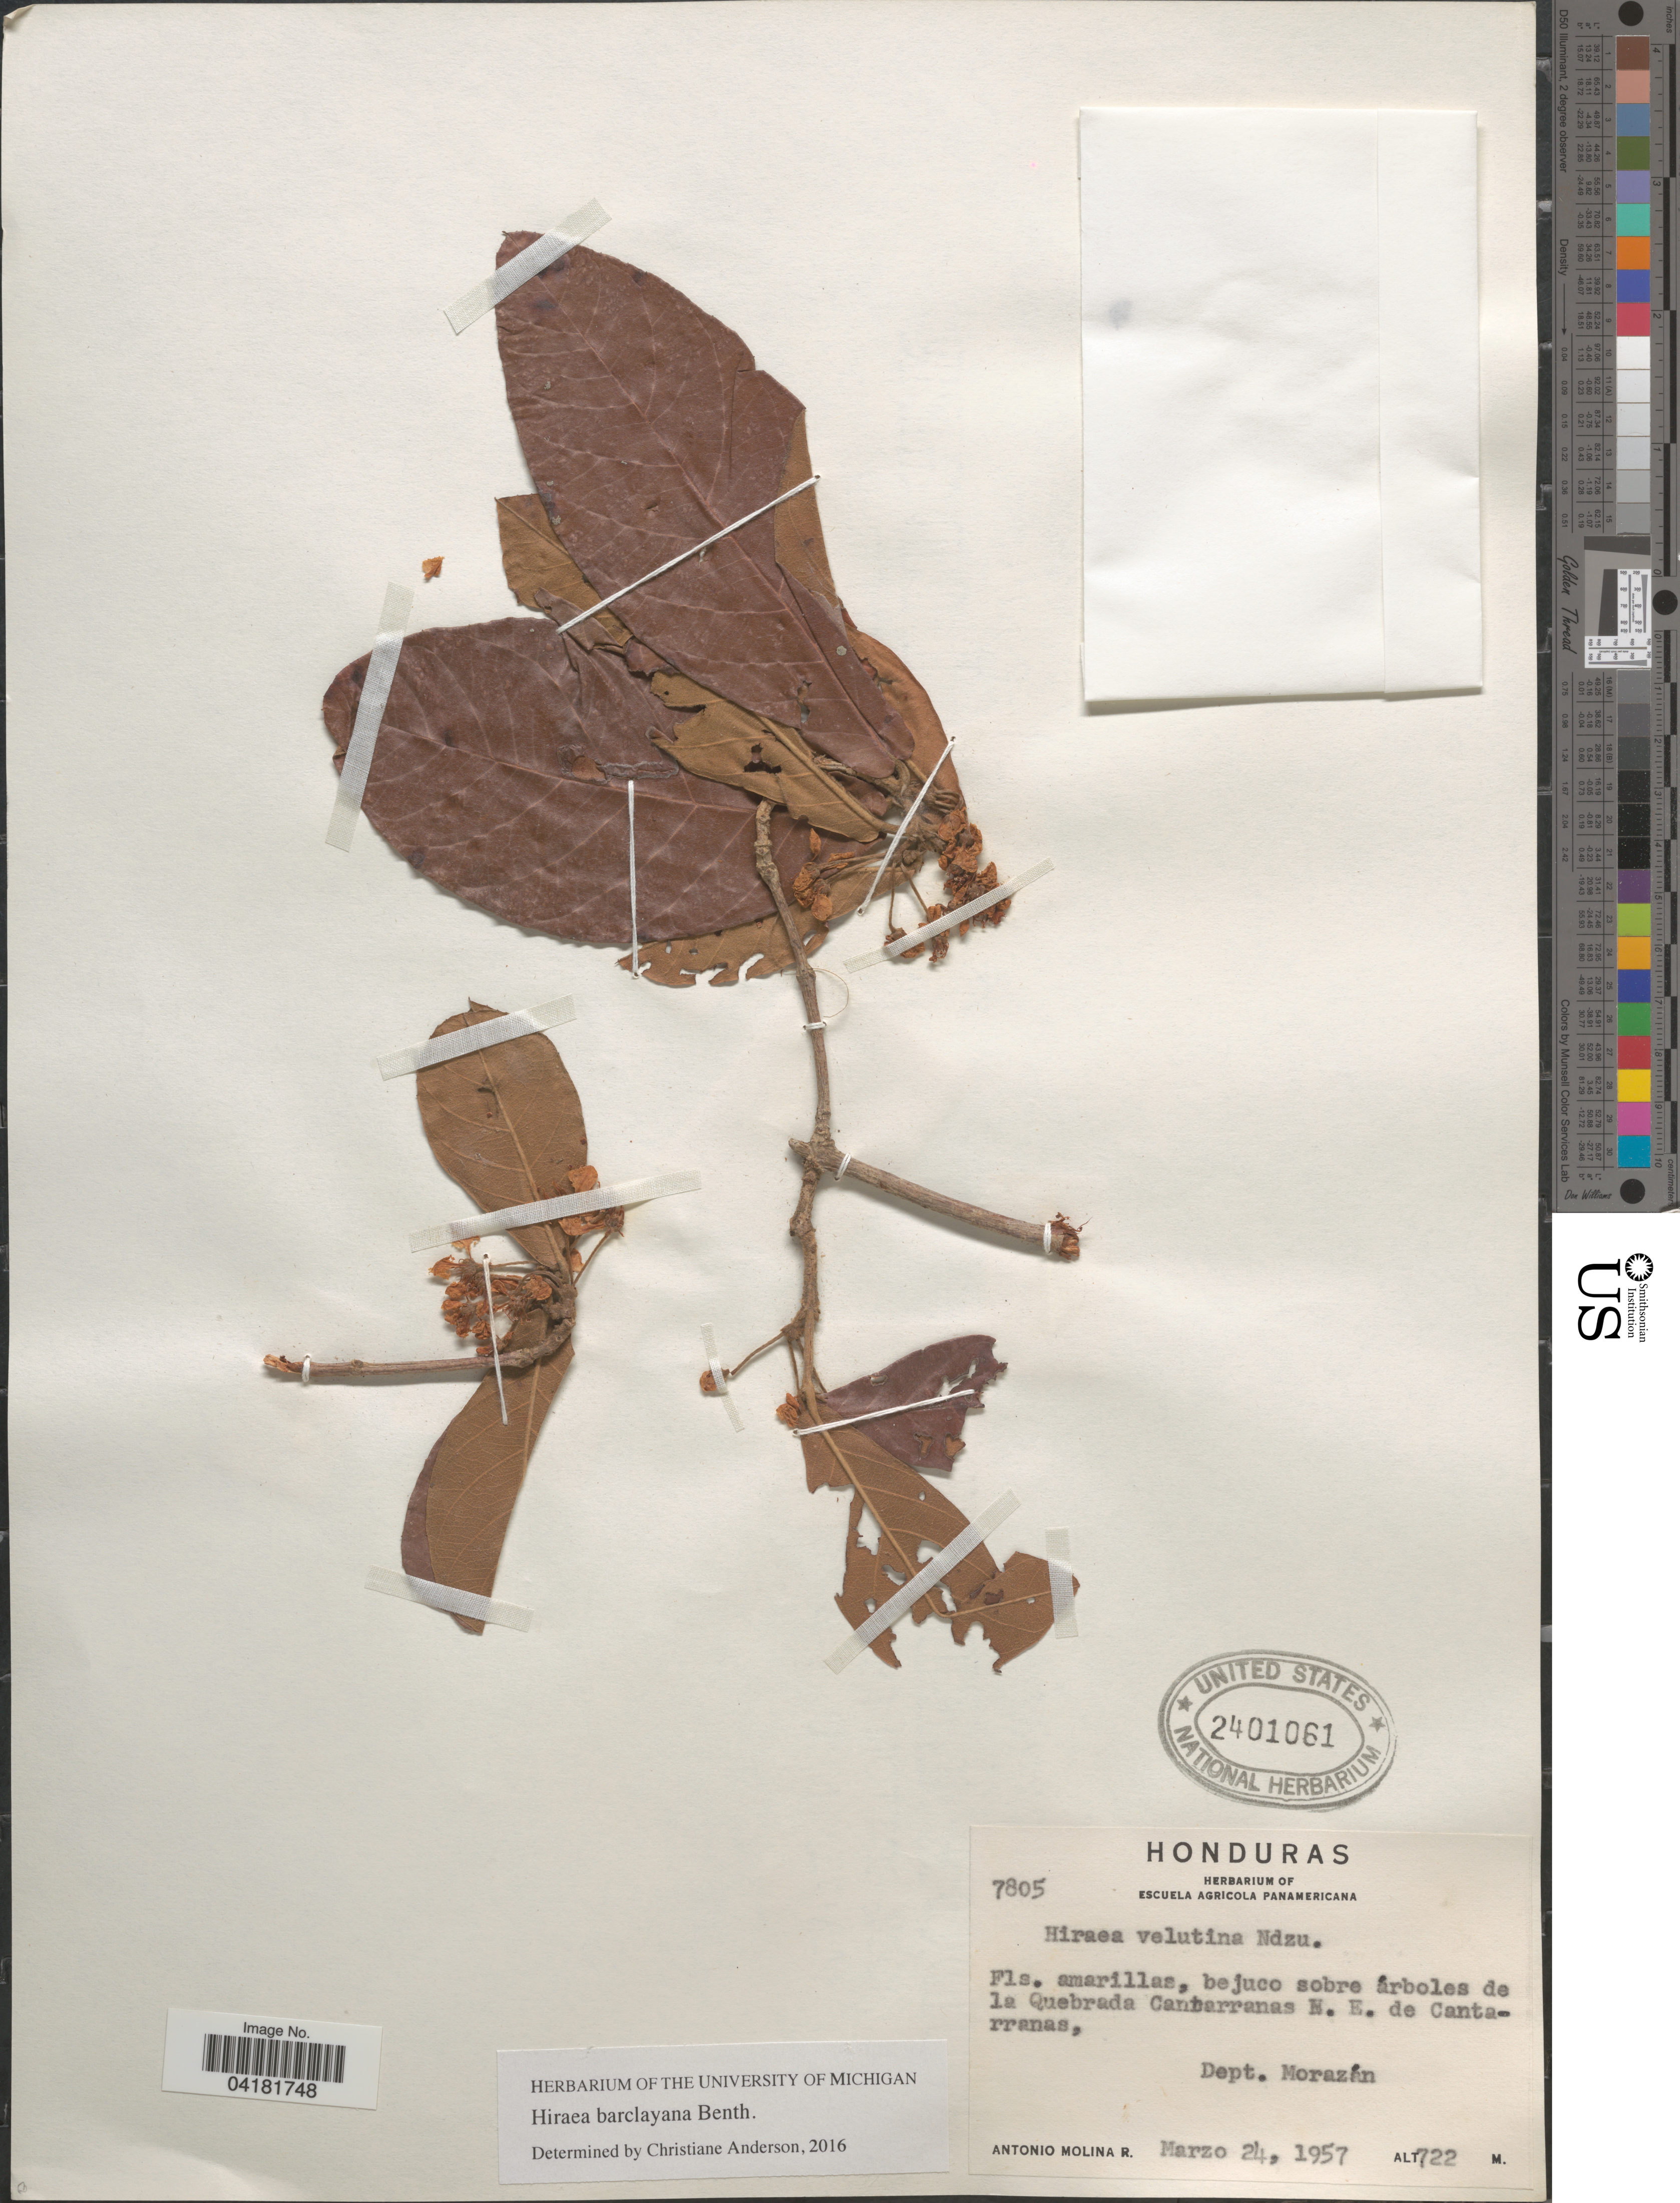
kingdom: Plantae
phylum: Tracheophyta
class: Magnoliopsida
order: Malpighiales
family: Malpighiaceae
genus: Hiraea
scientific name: Hiraea barclayana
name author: Benth.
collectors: A. Molina R.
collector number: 7805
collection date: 1957-03-24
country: Honduras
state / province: Fco. Morazán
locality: Fls. amarillas, bejuco sobre árboles de la Quebrada Cantarranas N. E. de Cantarranas, Dept. Morazán.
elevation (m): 722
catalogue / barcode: US 2401061